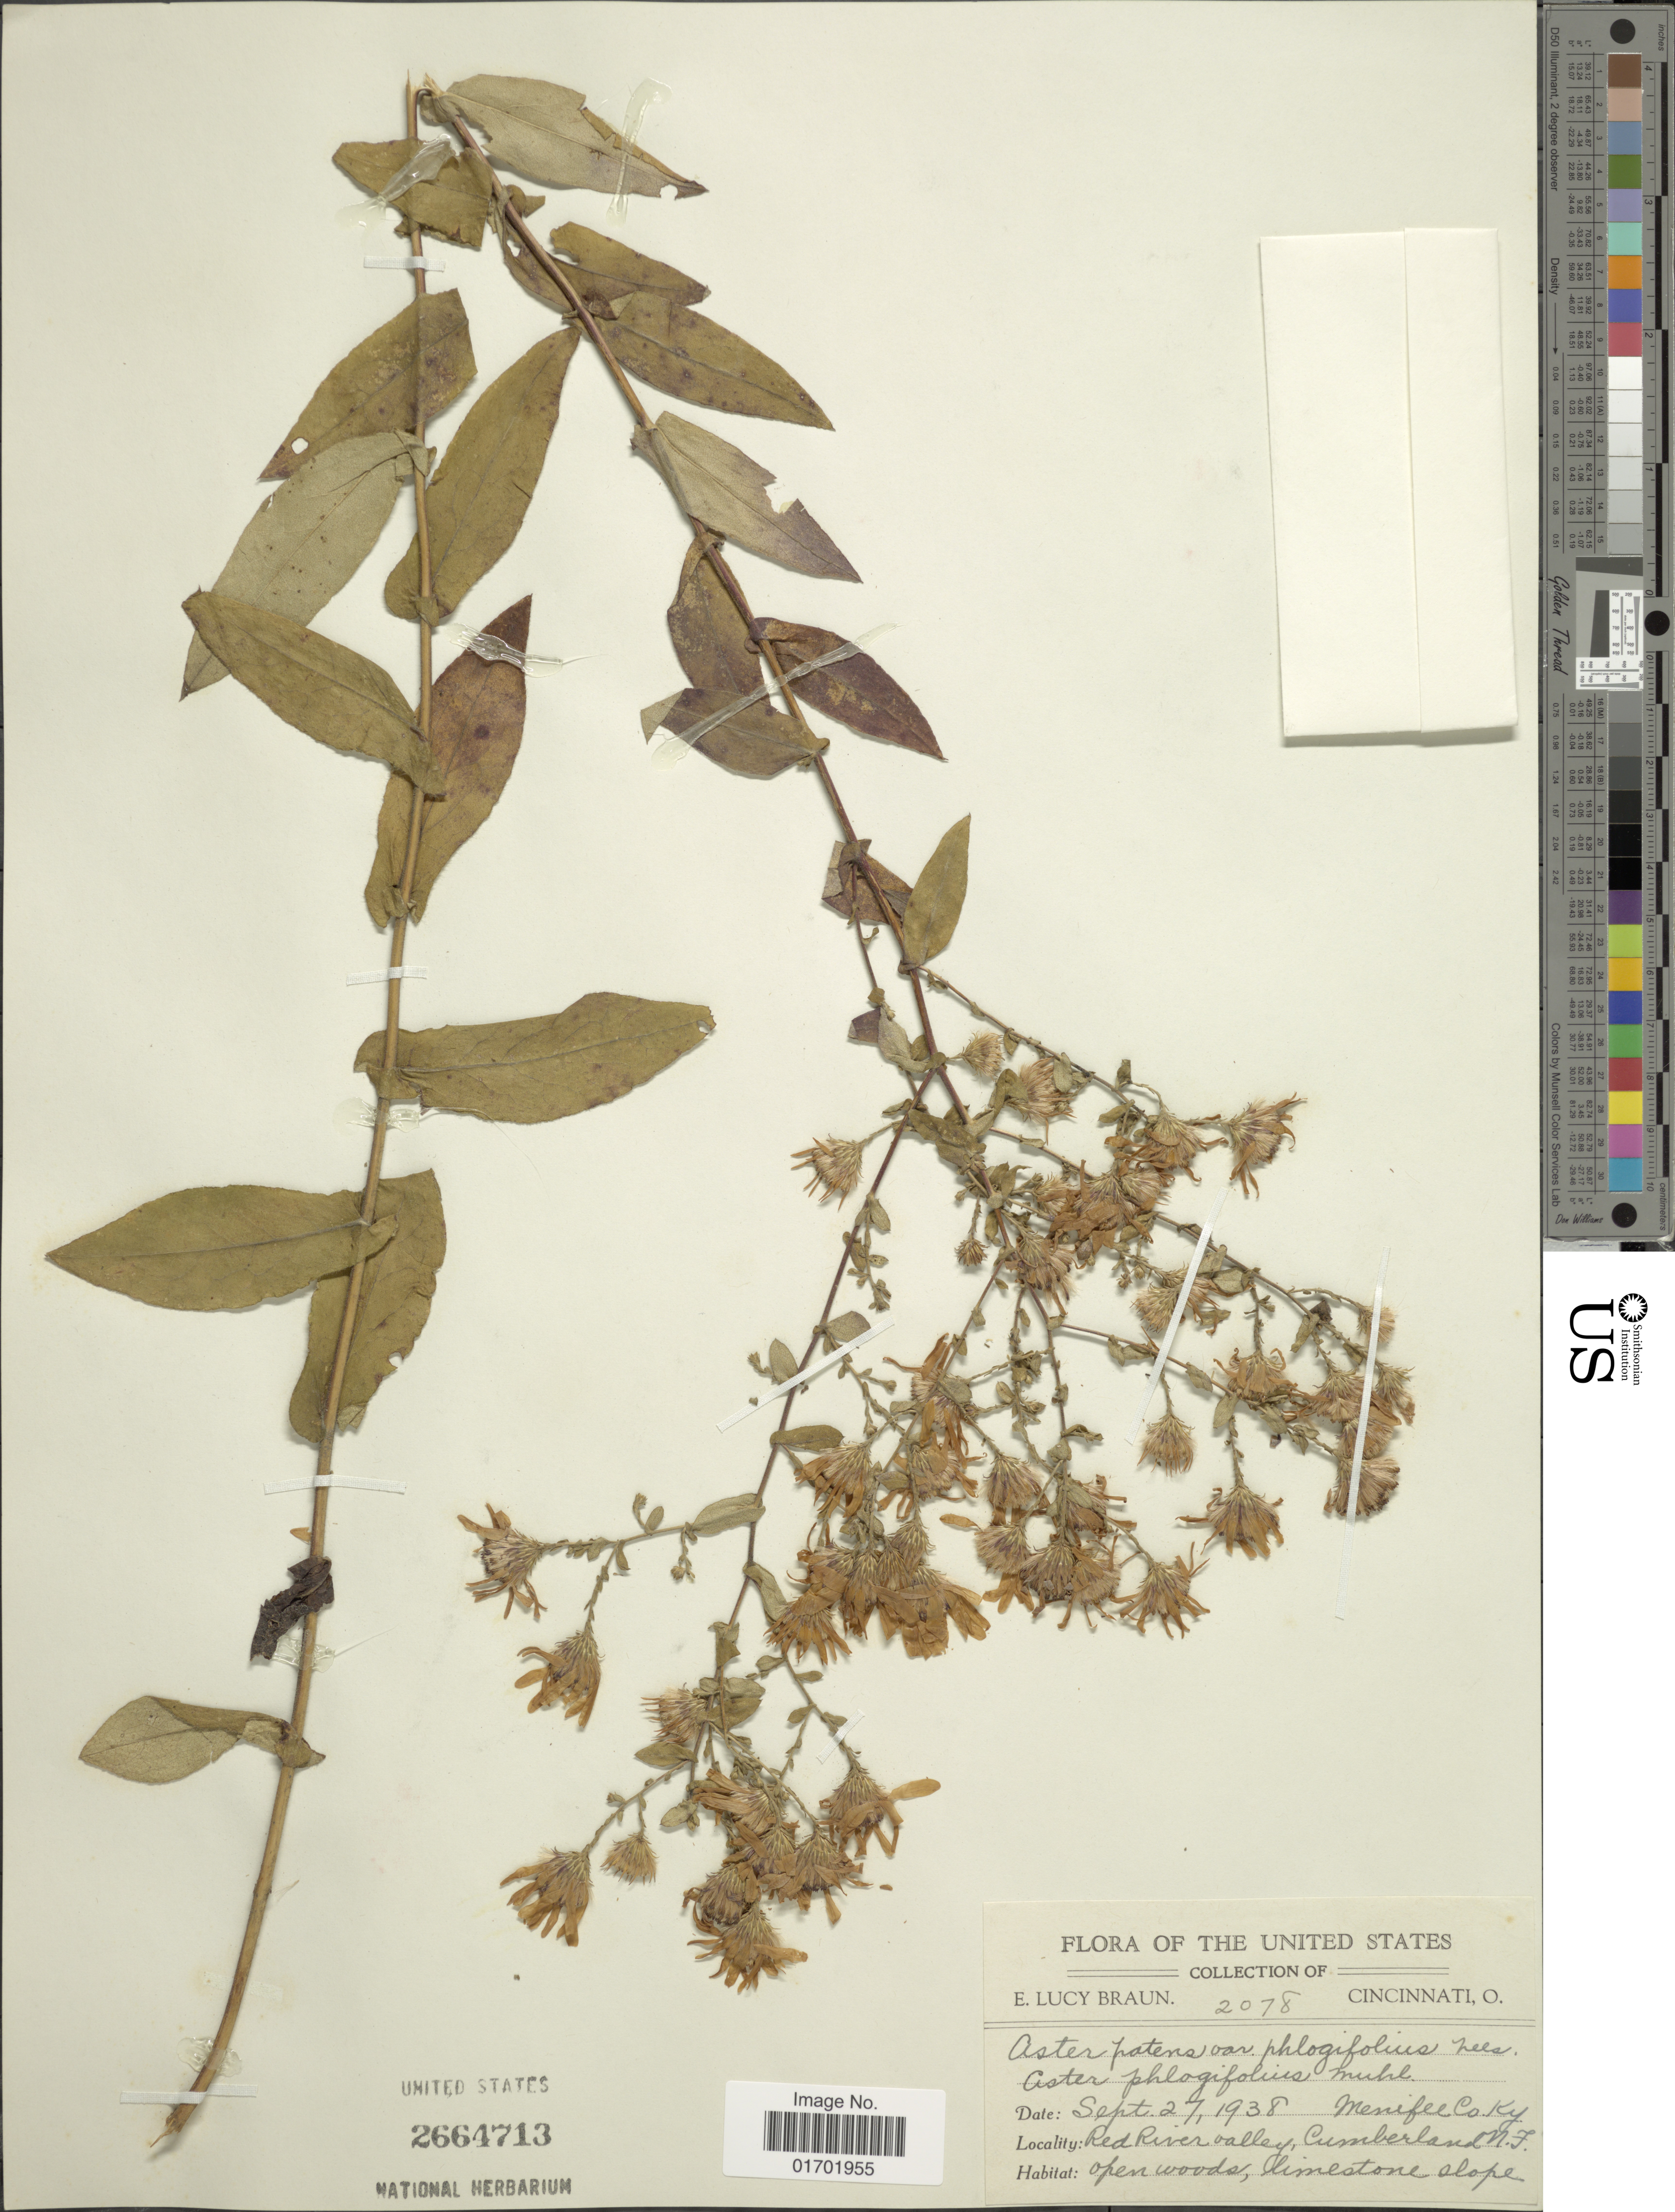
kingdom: Plantae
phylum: Tracheophyta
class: Magnoliopsida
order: Asterales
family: Asteraceae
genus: Symphyotrichum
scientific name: Symphyotrichum phlogifolium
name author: (Muhl. ex Willd.) G.L. Nesom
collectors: E. L. Braun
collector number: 2078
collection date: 1938-09-27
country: United States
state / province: Kentucky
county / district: Menifee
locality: Red River Valley, Cumberland, N. F.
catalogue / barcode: US 2664713